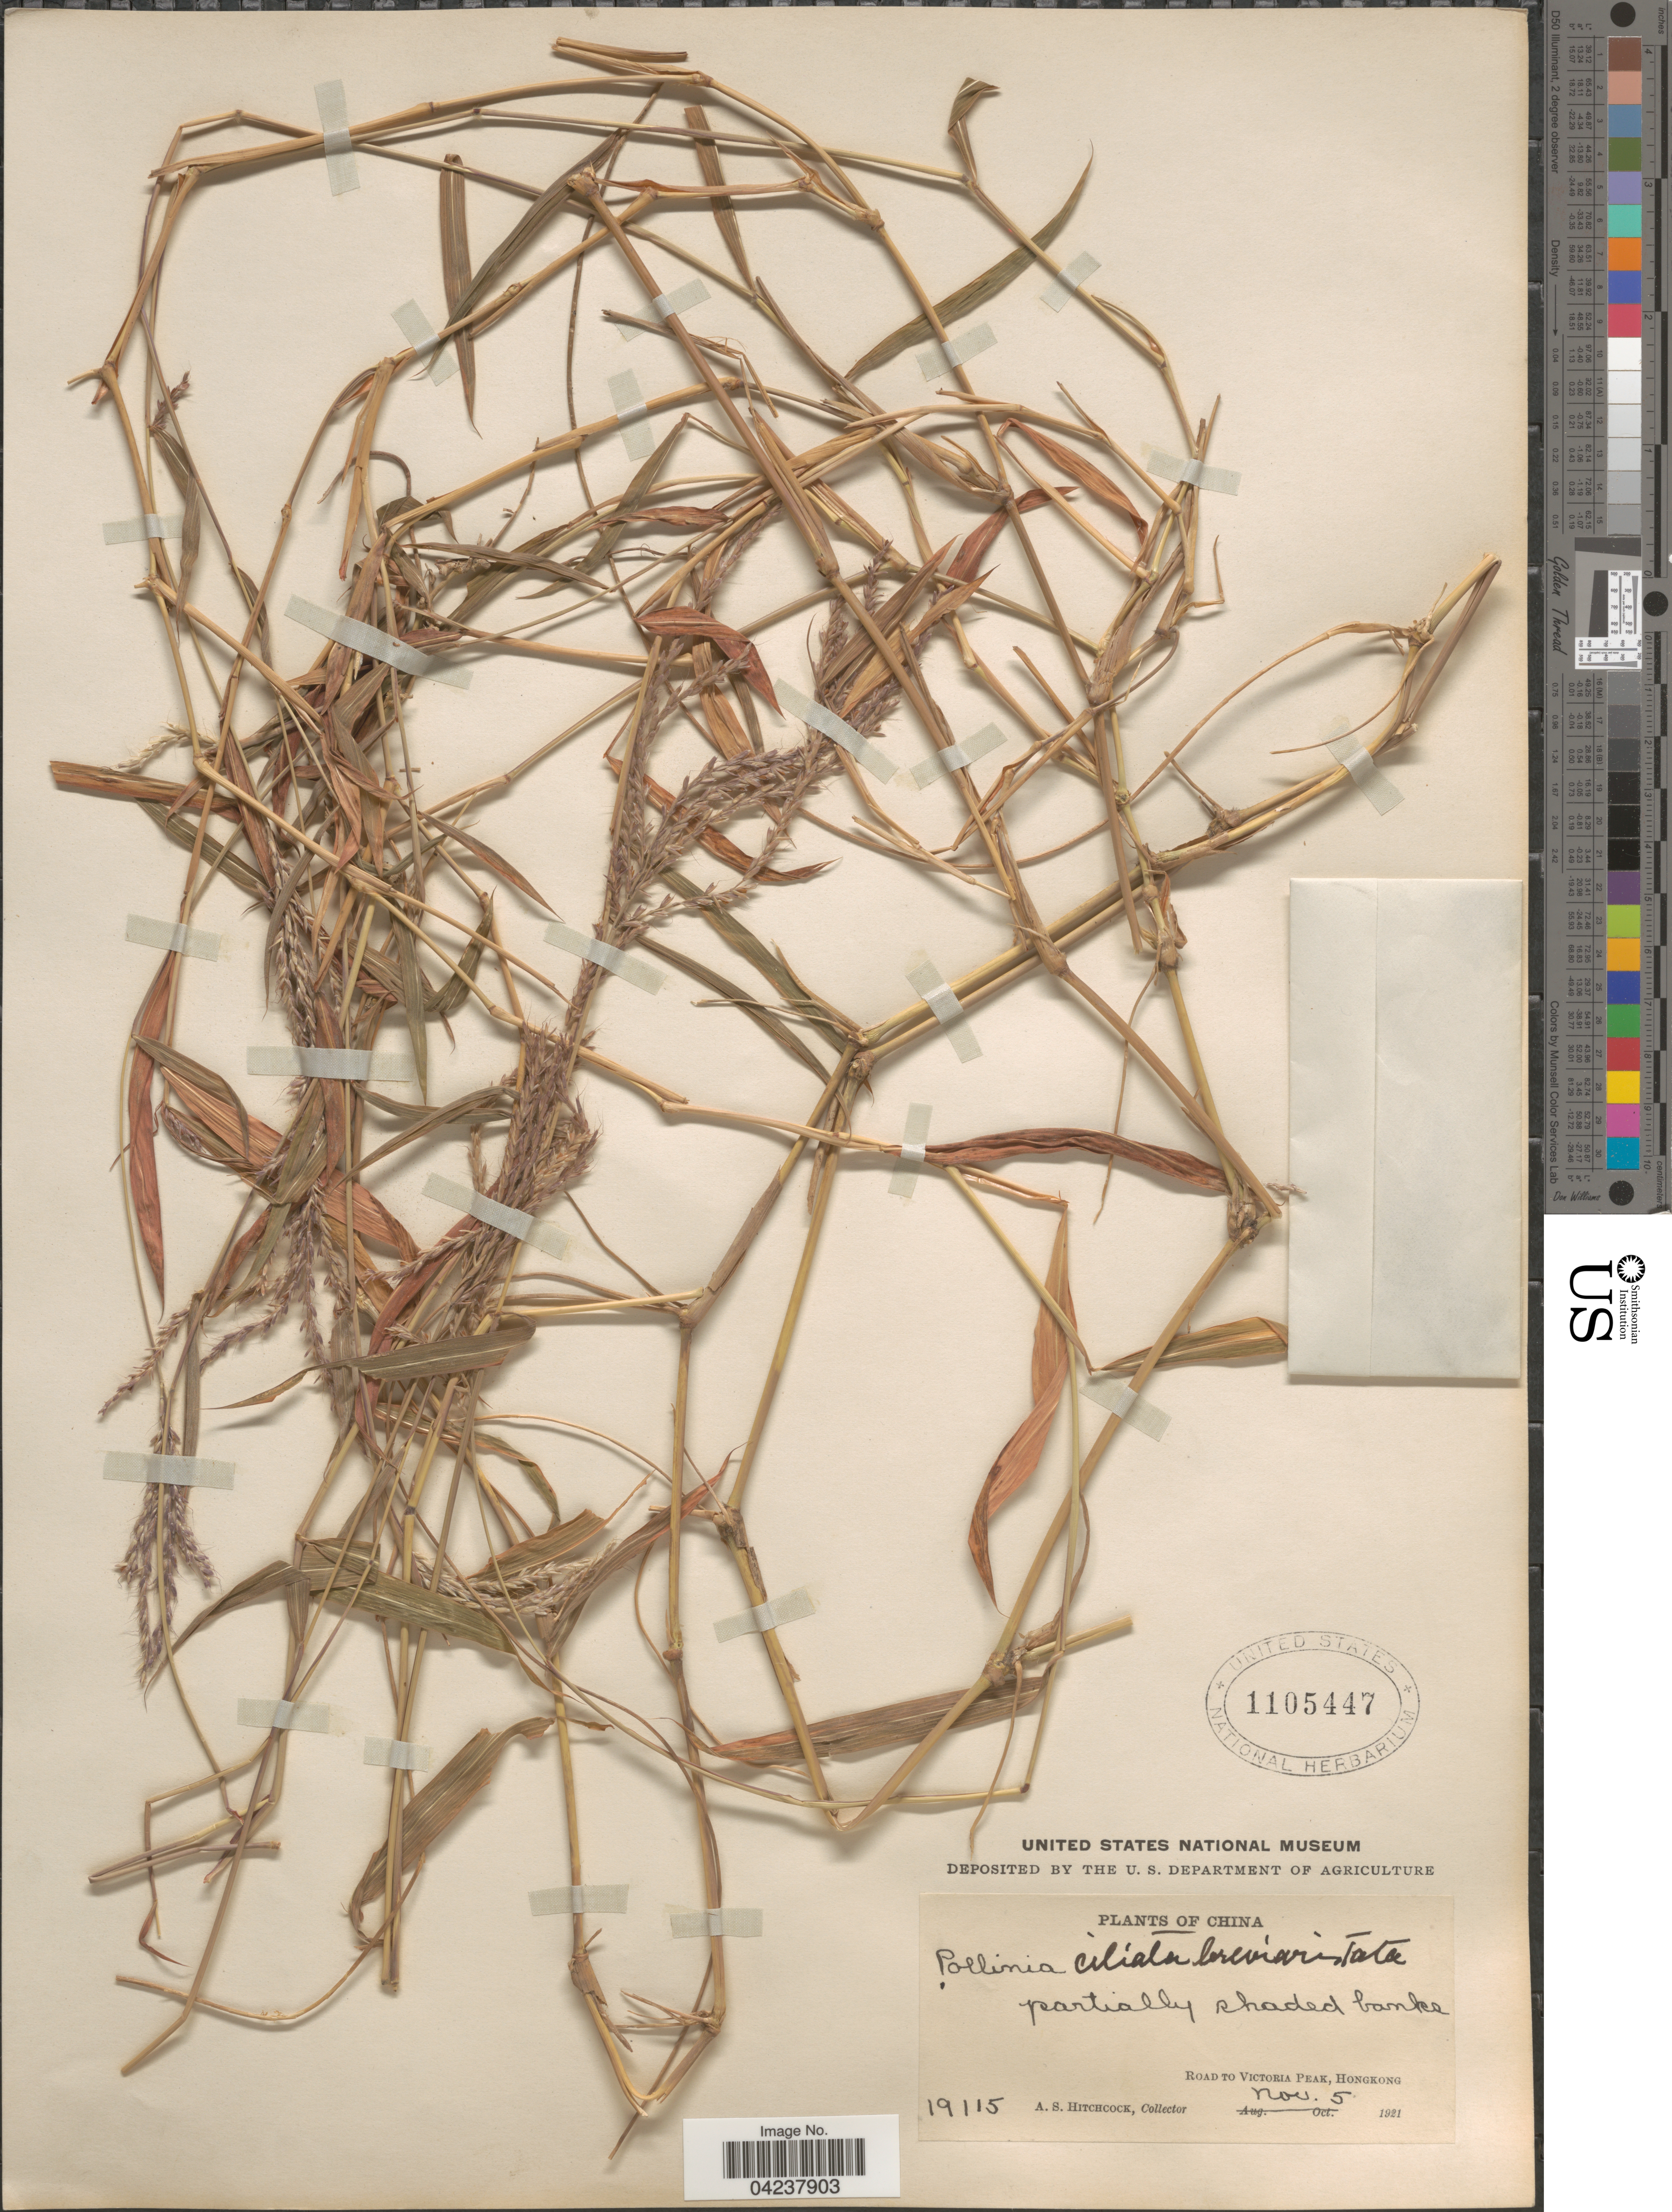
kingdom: Plantae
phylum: Tracheophyta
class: Liliopsida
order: Poales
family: Poaceae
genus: Microstegium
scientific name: Microstegium fasciculatum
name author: (L.) Henr.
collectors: A. S. Hitchcock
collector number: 19115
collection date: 1921-11-05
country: China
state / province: Hong Kong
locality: Road to Victoria Park, Hongkong.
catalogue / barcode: US 1105447